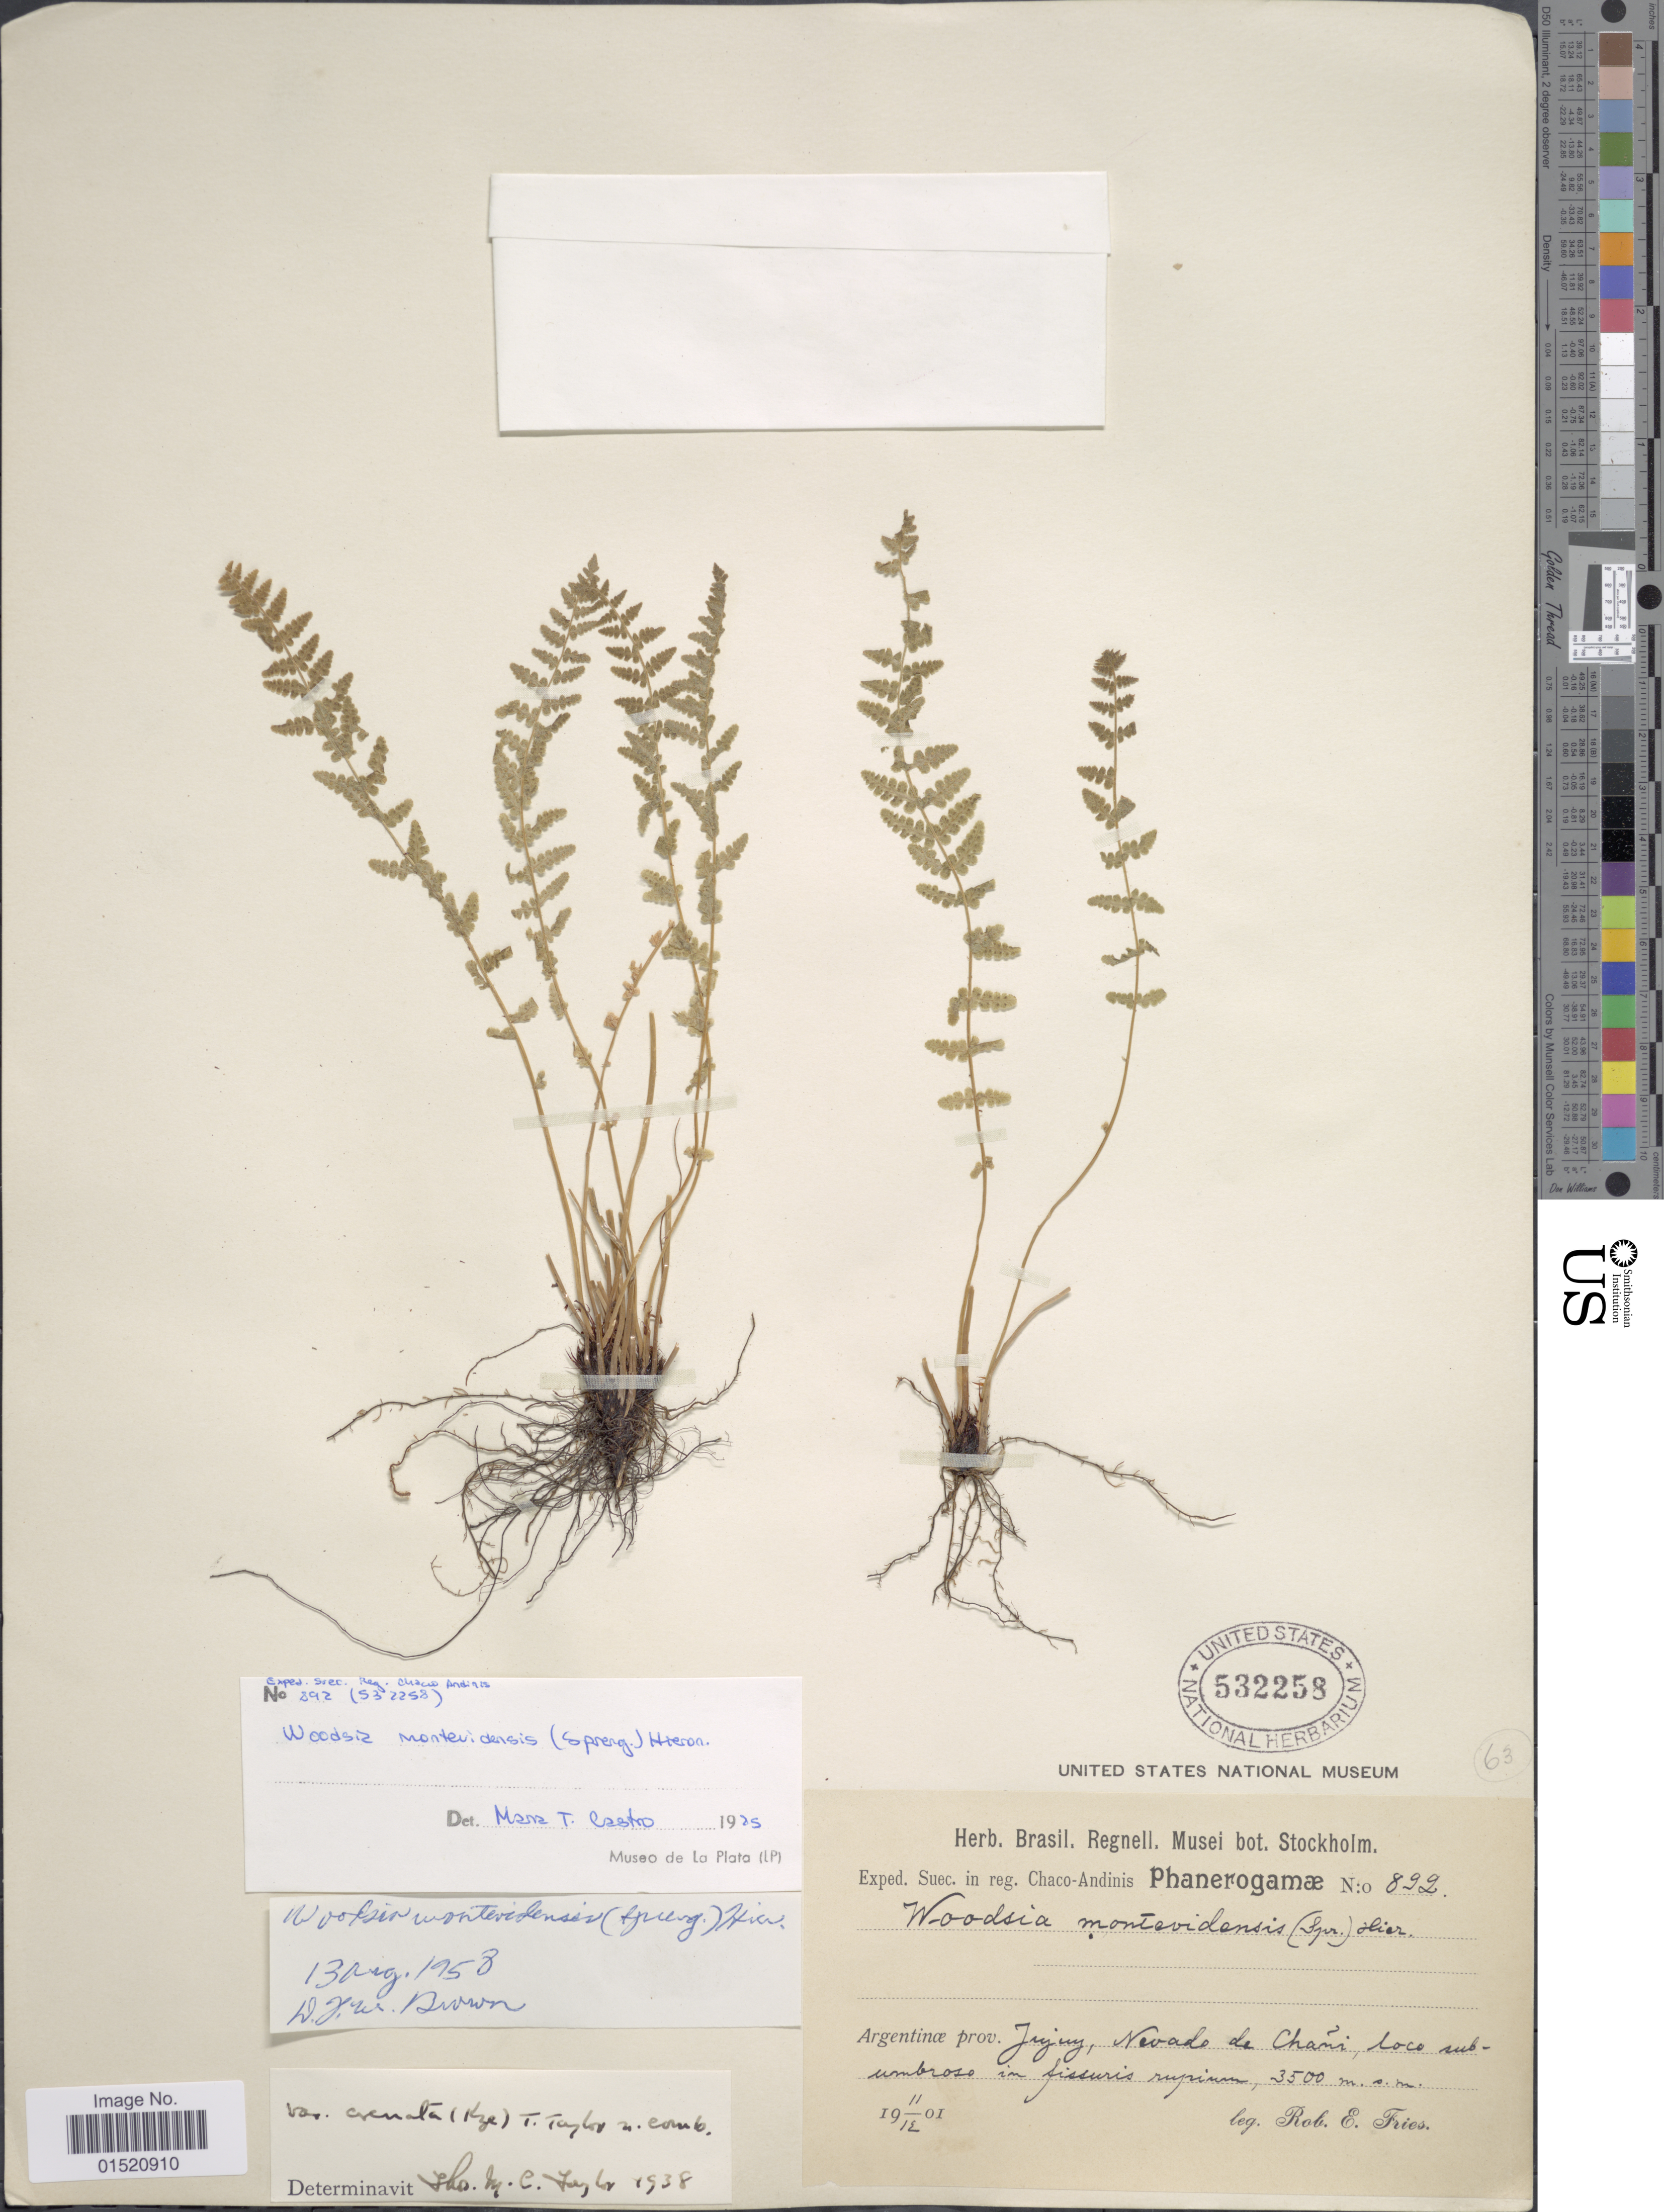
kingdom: Plantae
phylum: Tracheophyta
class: Polypodiopsida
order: Polypodiales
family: Woodsiaceae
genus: Woodsia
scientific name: Woodsia montevidensis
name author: (Spreng.) Hieron.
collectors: R. E. Fries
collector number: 892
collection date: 1901-12-11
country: Argentina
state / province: Jujuy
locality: Nevado de Chañi, loco subumbroso in fissuris rupium.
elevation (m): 3500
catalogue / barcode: US 532258